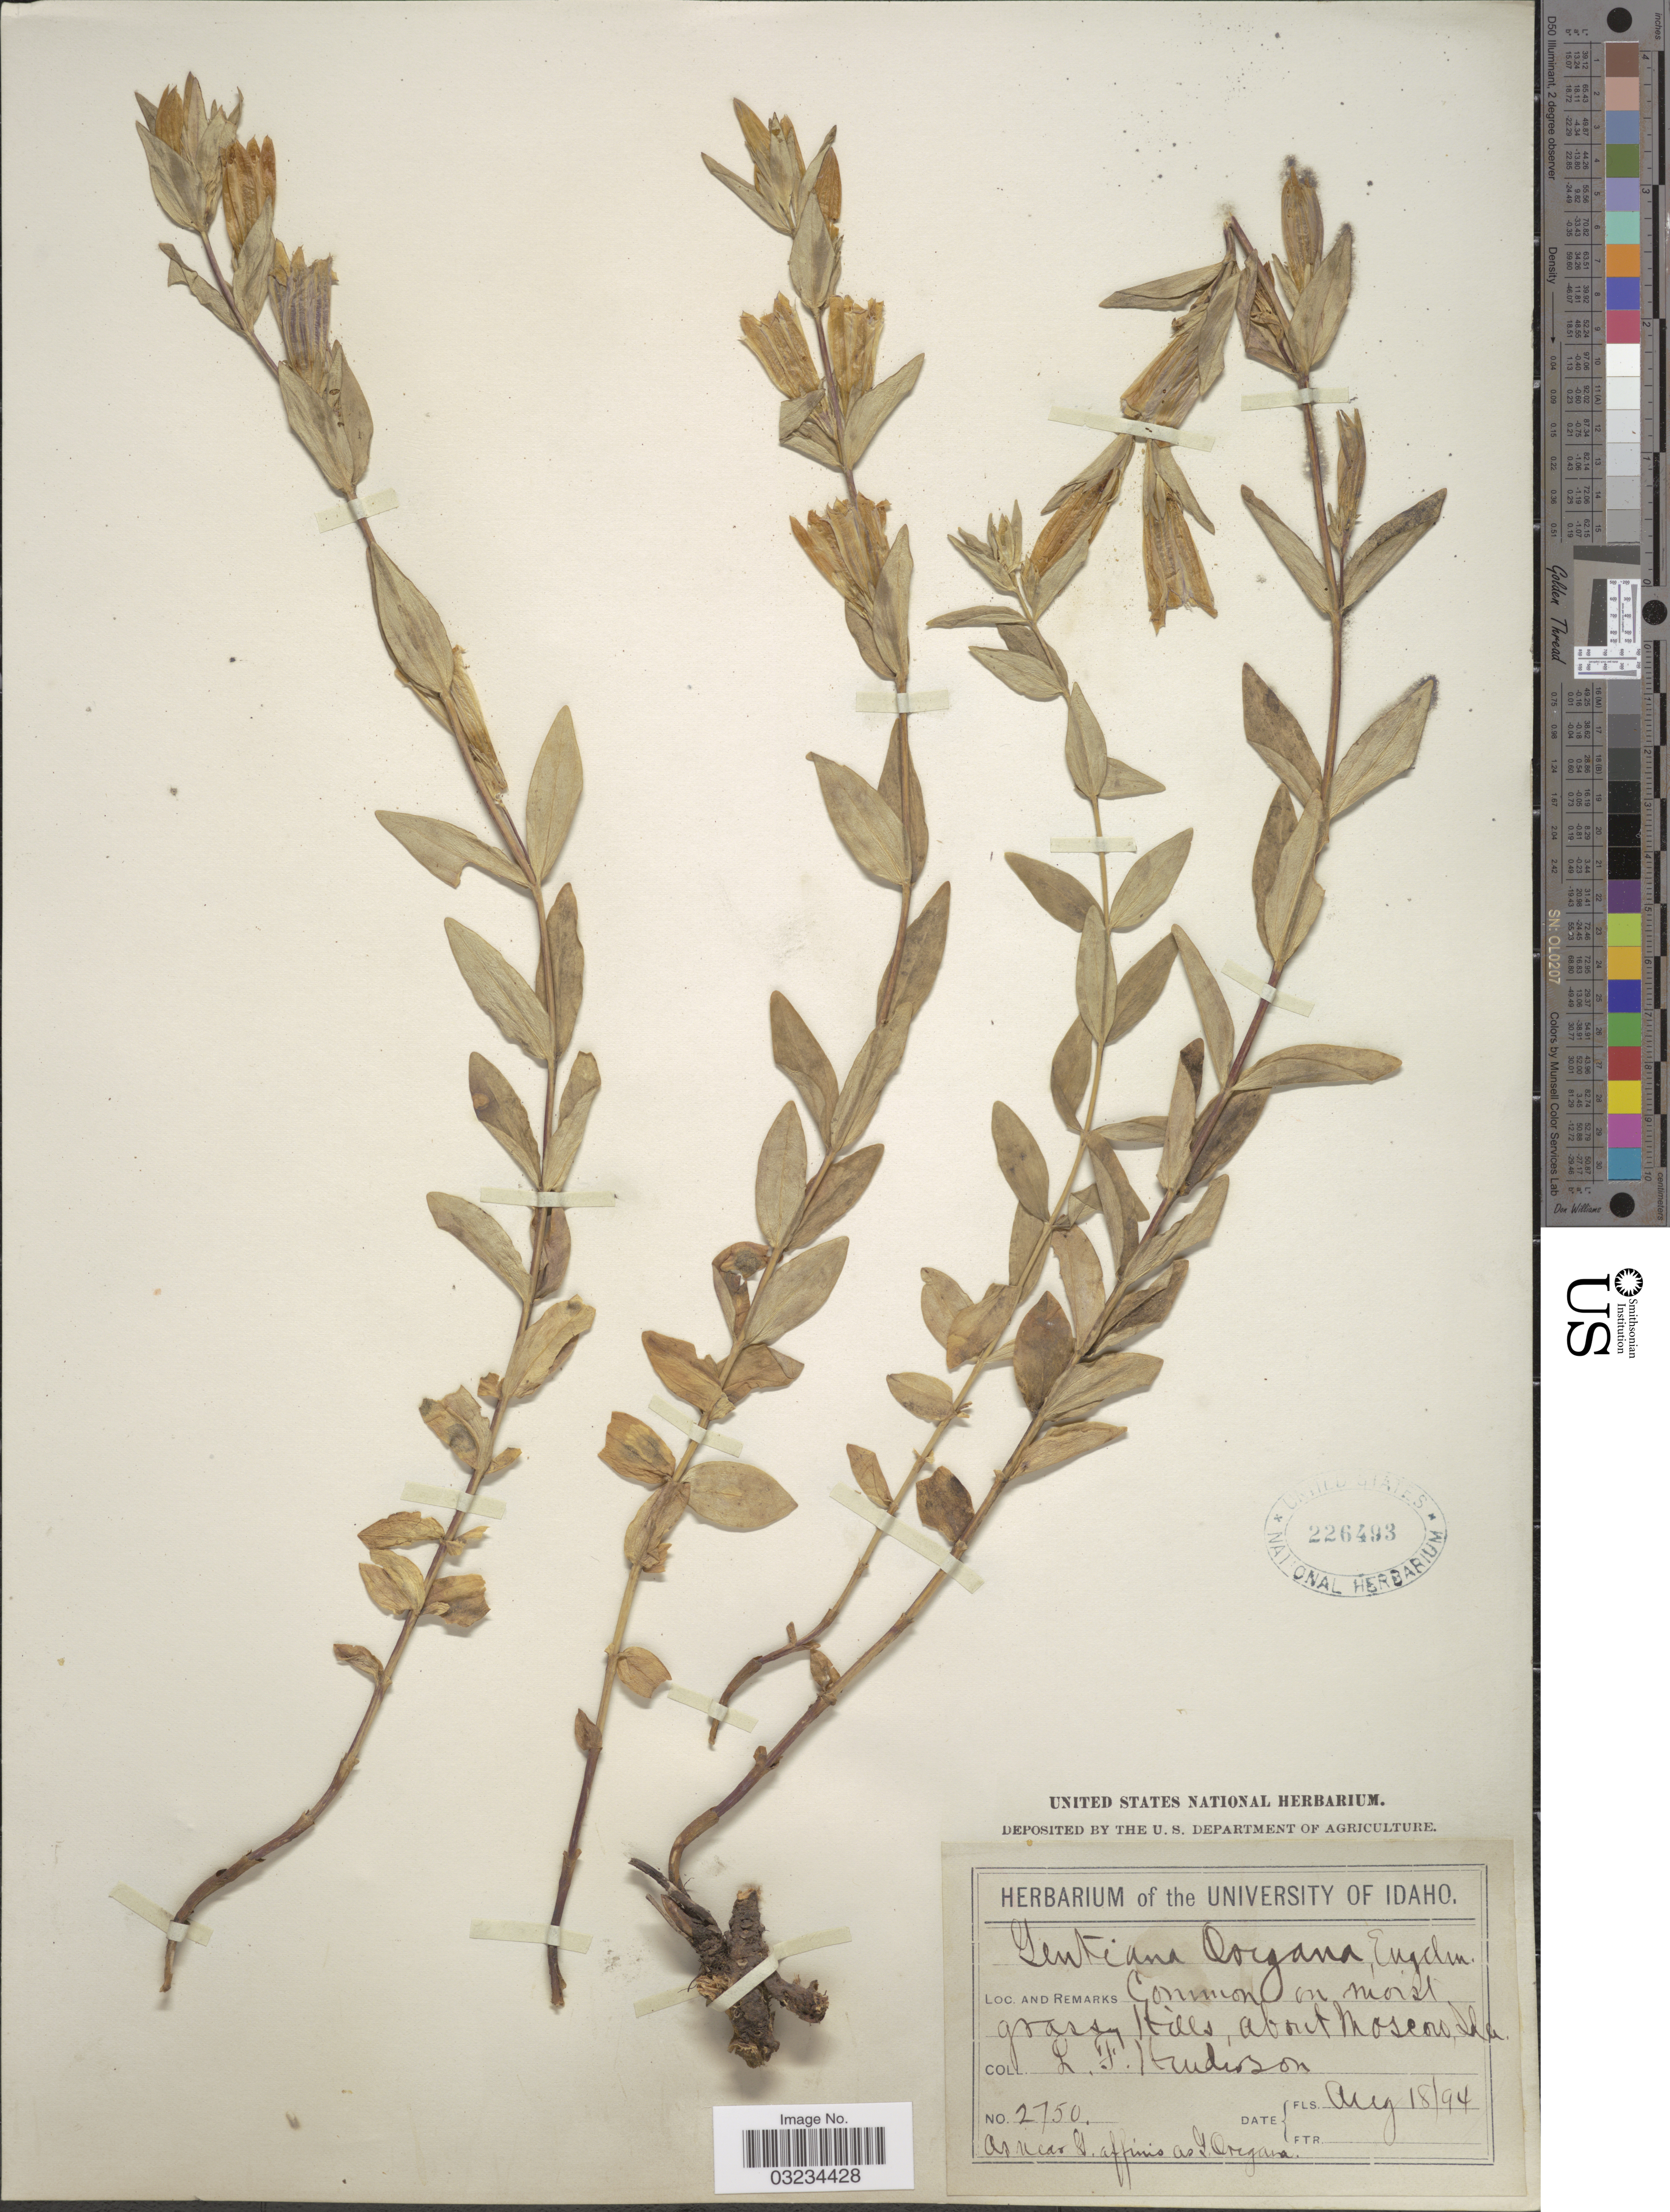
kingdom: Plantae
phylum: Tracheophyta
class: Magnoliopsida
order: Gentianales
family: Gentianaceae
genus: Gentiana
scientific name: Gentiana oregana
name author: Engelm. ex A. Gray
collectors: L. Henderson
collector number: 2750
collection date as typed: Transcribed d/m/y: 18/8/94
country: United States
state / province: Idaho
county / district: Latah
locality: About Moscow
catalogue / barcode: US 226493